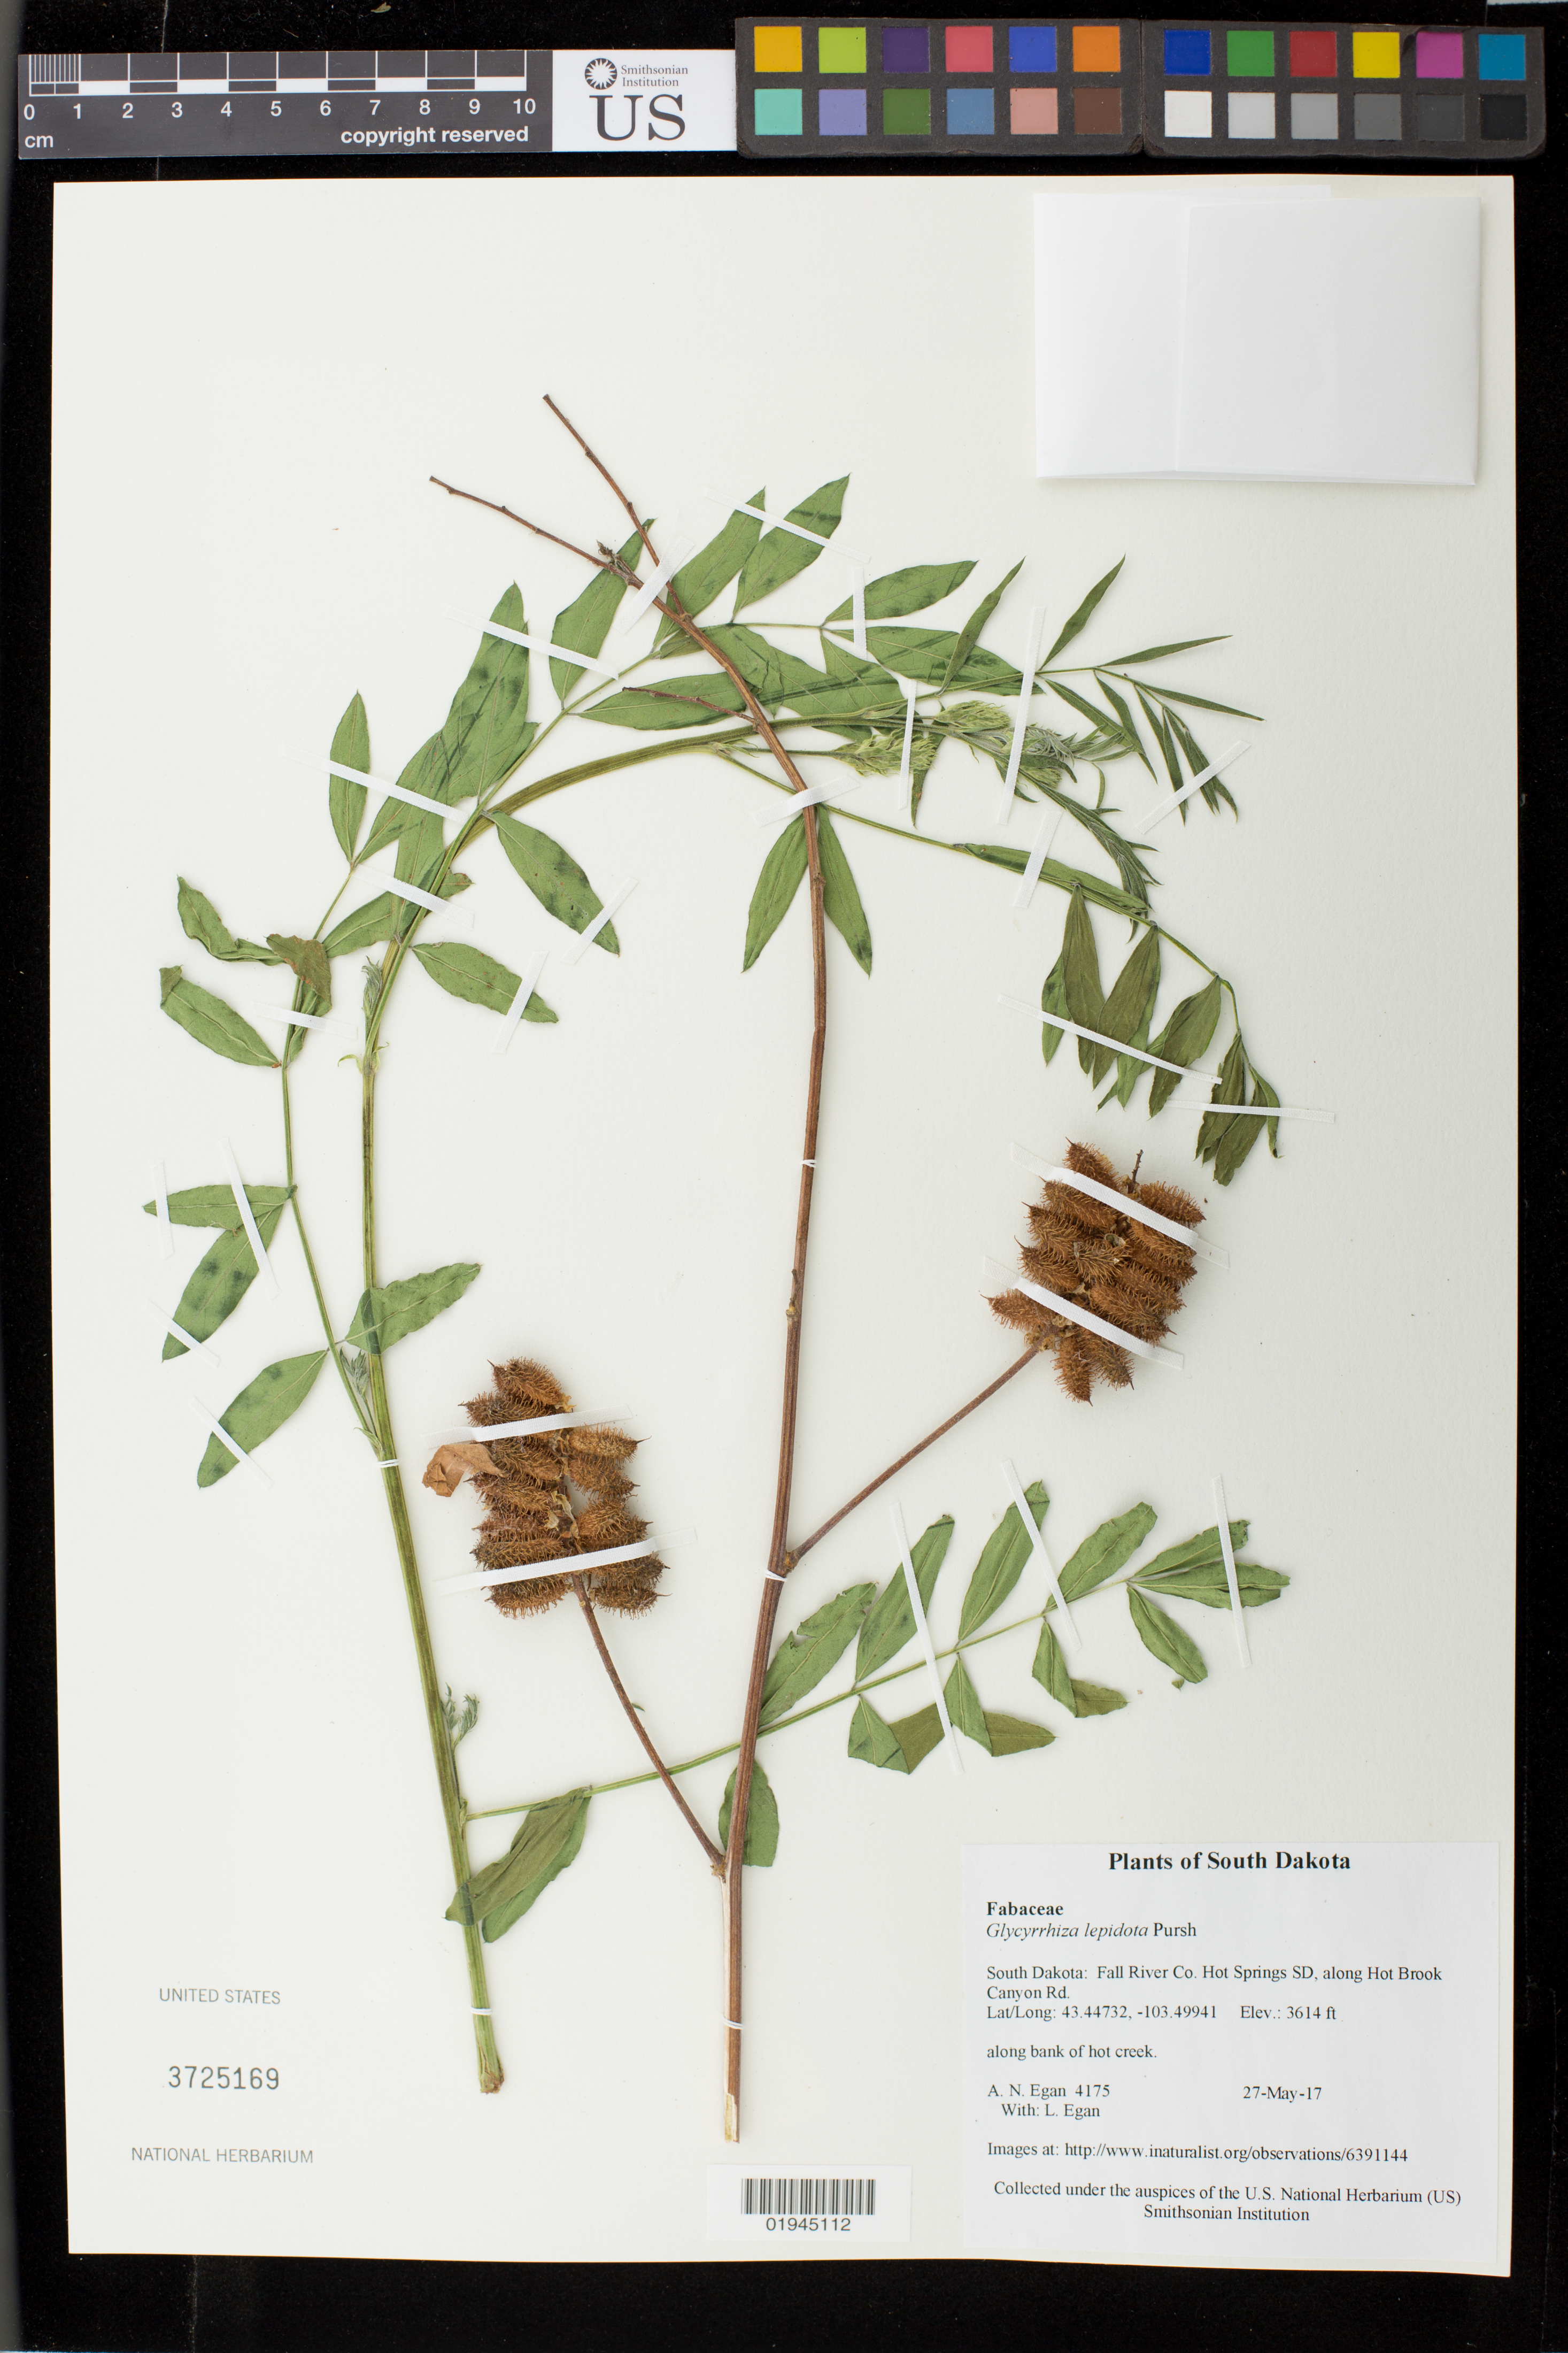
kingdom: Plantae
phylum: Tracheophyta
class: Magnoliopsida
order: Fabales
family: Fabaceae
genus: Glycyrrhiza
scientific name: Glycyrrhiza lepidota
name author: Pursh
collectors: A. N. Egan & L. Egan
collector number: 4175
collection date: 2017-05-27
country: United States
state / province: South Dakota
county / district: Fall River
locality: Hot Springs SD, along Hot Brook Canyon Rd.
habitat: along bank of hot creek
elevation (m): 1102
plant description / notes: http://www.inaturalist.org/observations/6391144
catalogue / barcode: US 3725169